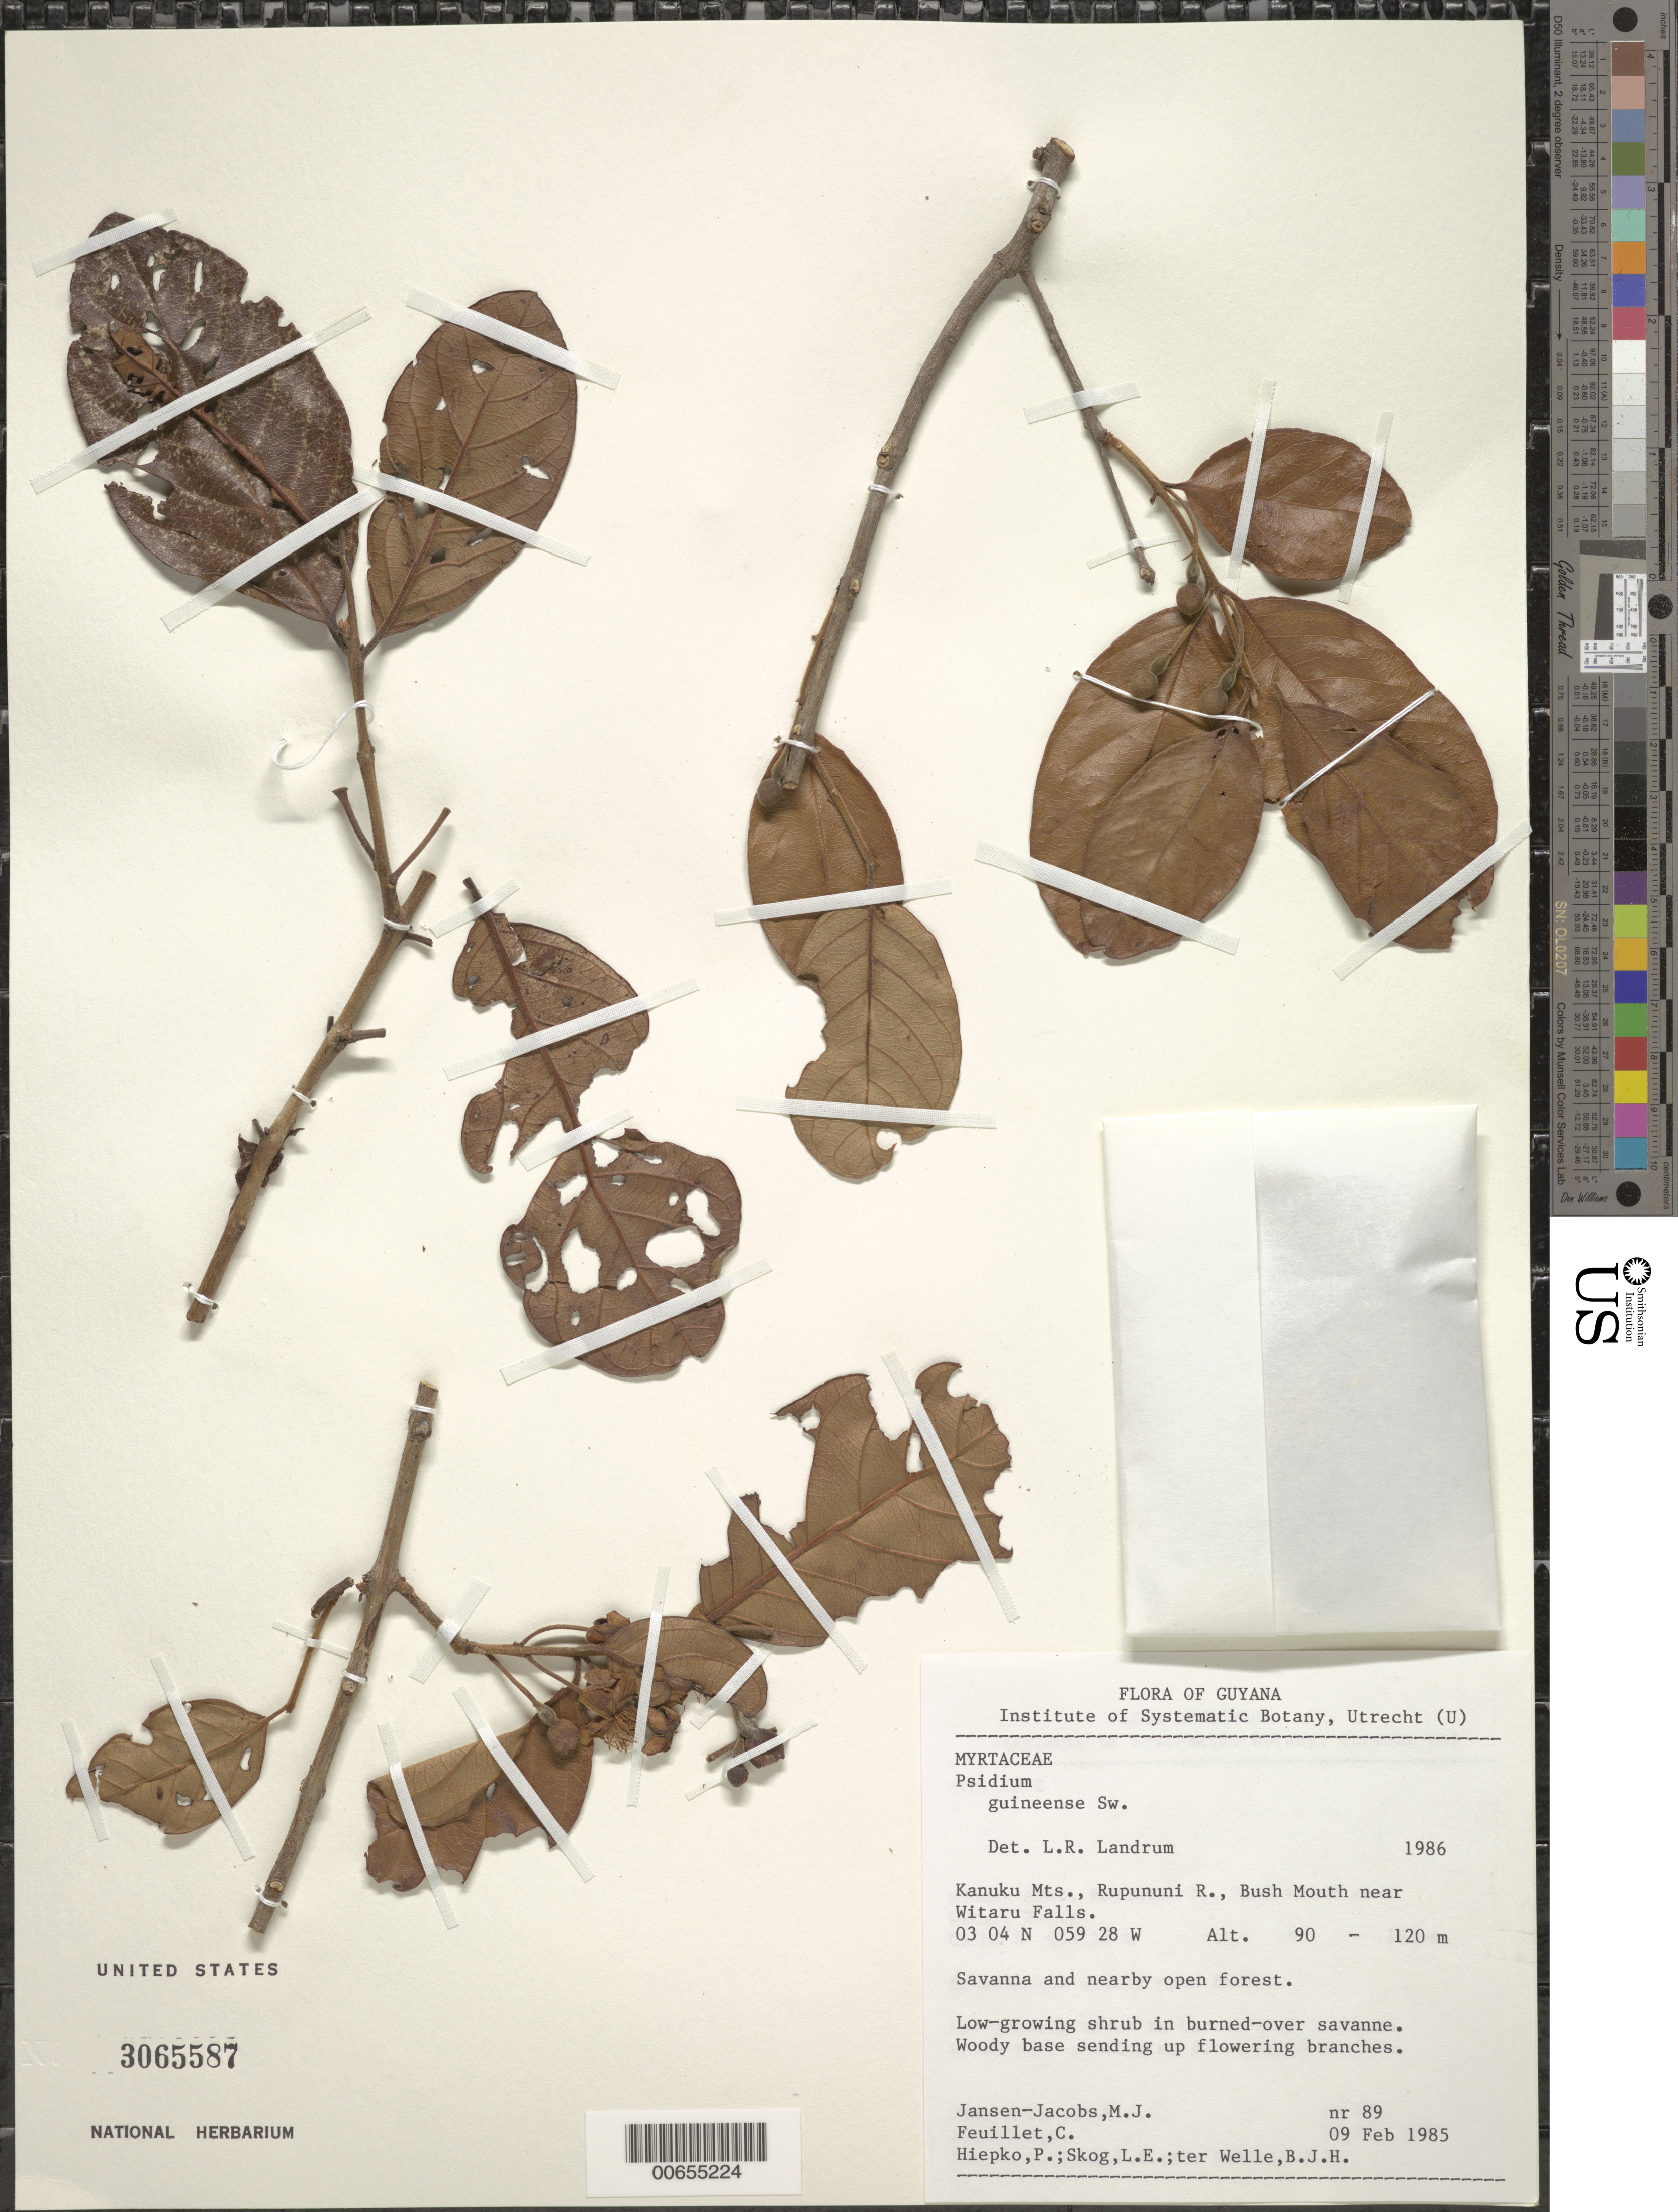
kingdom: Plantae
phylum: Tracheophyta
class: Magnoliopsida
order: Myrtales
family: Myrtaceae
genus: Psidium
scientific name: Psidium guineense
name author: Sw.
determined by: Landrum, L. R.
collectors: M. J. Jansen-Jacobs, C. Feuillet, P. H. Hiepko, L. E. Skog & B. Welle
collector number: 89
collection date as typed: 9-Feb-85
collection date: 1985-02-09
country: Guyana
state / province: U. Takutu-U. Essequibo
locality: Kanuku Mts., Rupununi R., Bush Mouth near Witaru Falls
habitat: Savanna and nearby open forest.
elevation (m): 90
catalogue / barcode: US 3065587